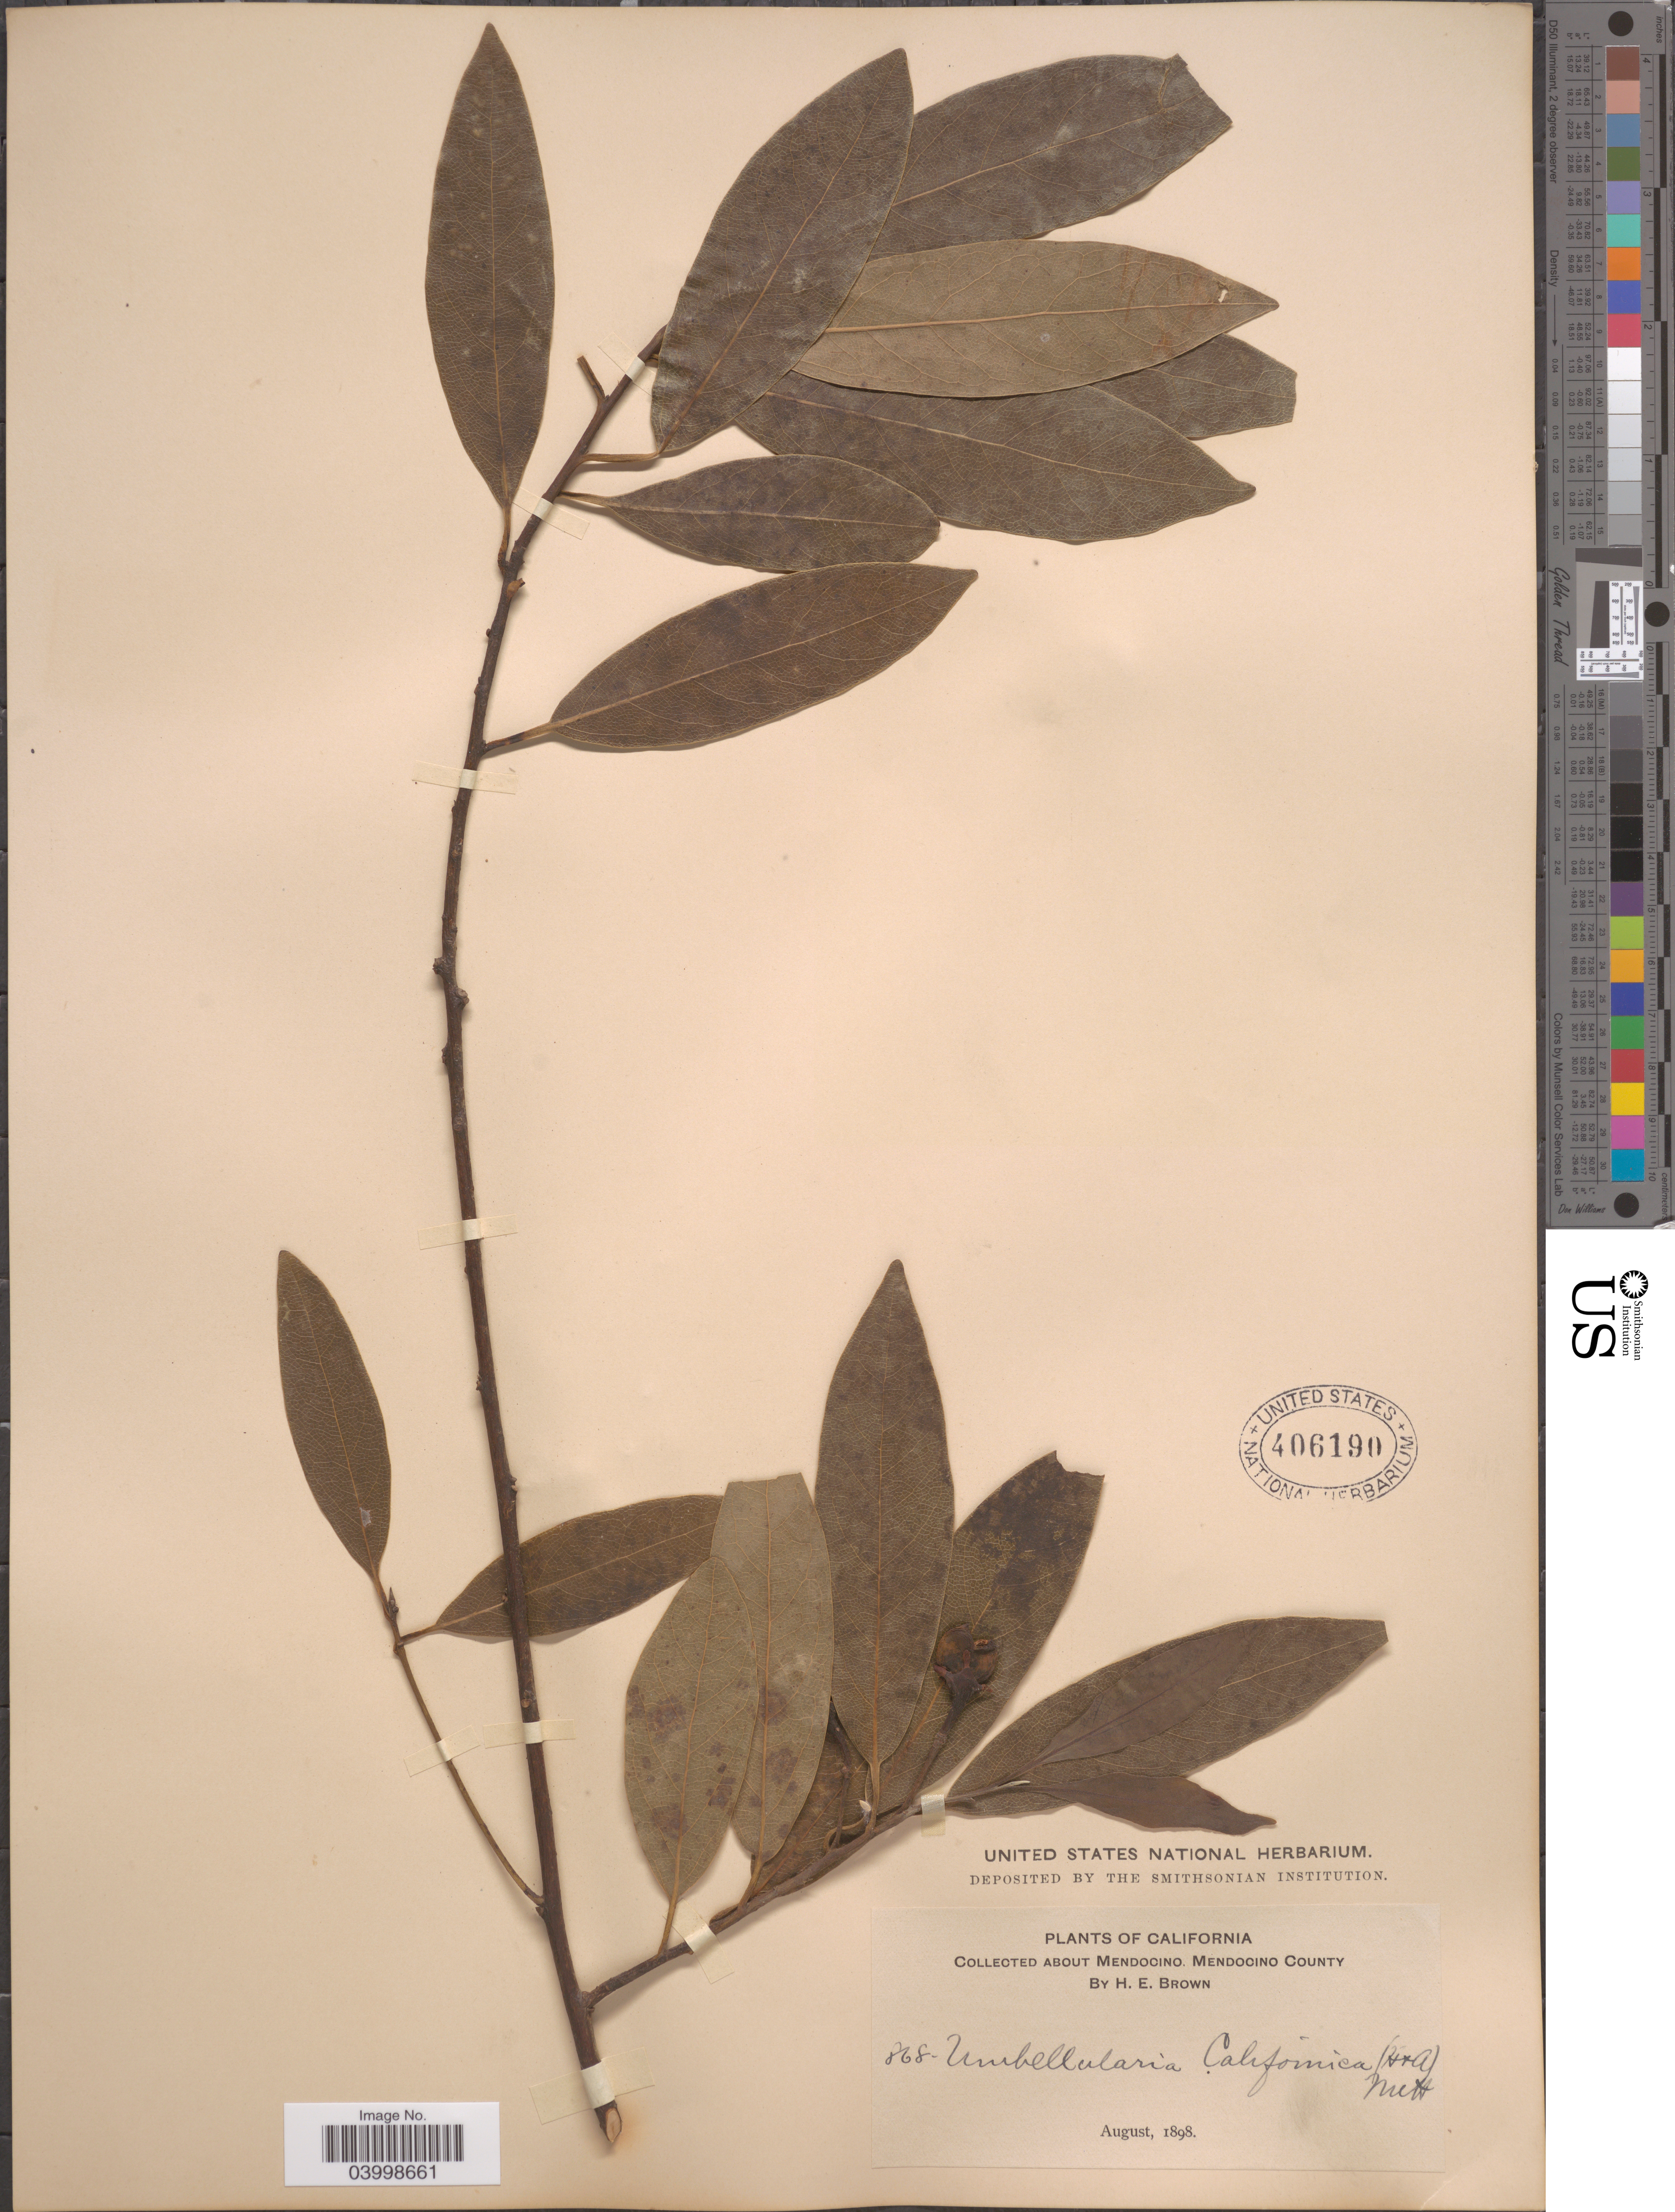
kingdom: Plantae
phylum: Tracheophyta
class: Magnoliopsida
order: Laurales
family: Lauraceae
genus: Umbellularia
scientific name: Umbellularia californica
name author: (Hook. & Arn.) Nutt.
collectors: H. E. Brown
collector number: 868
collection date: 1898-08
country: United States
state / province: California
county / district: Mendocino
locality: Mendocino, Mendocino County.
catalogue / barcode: US 406190